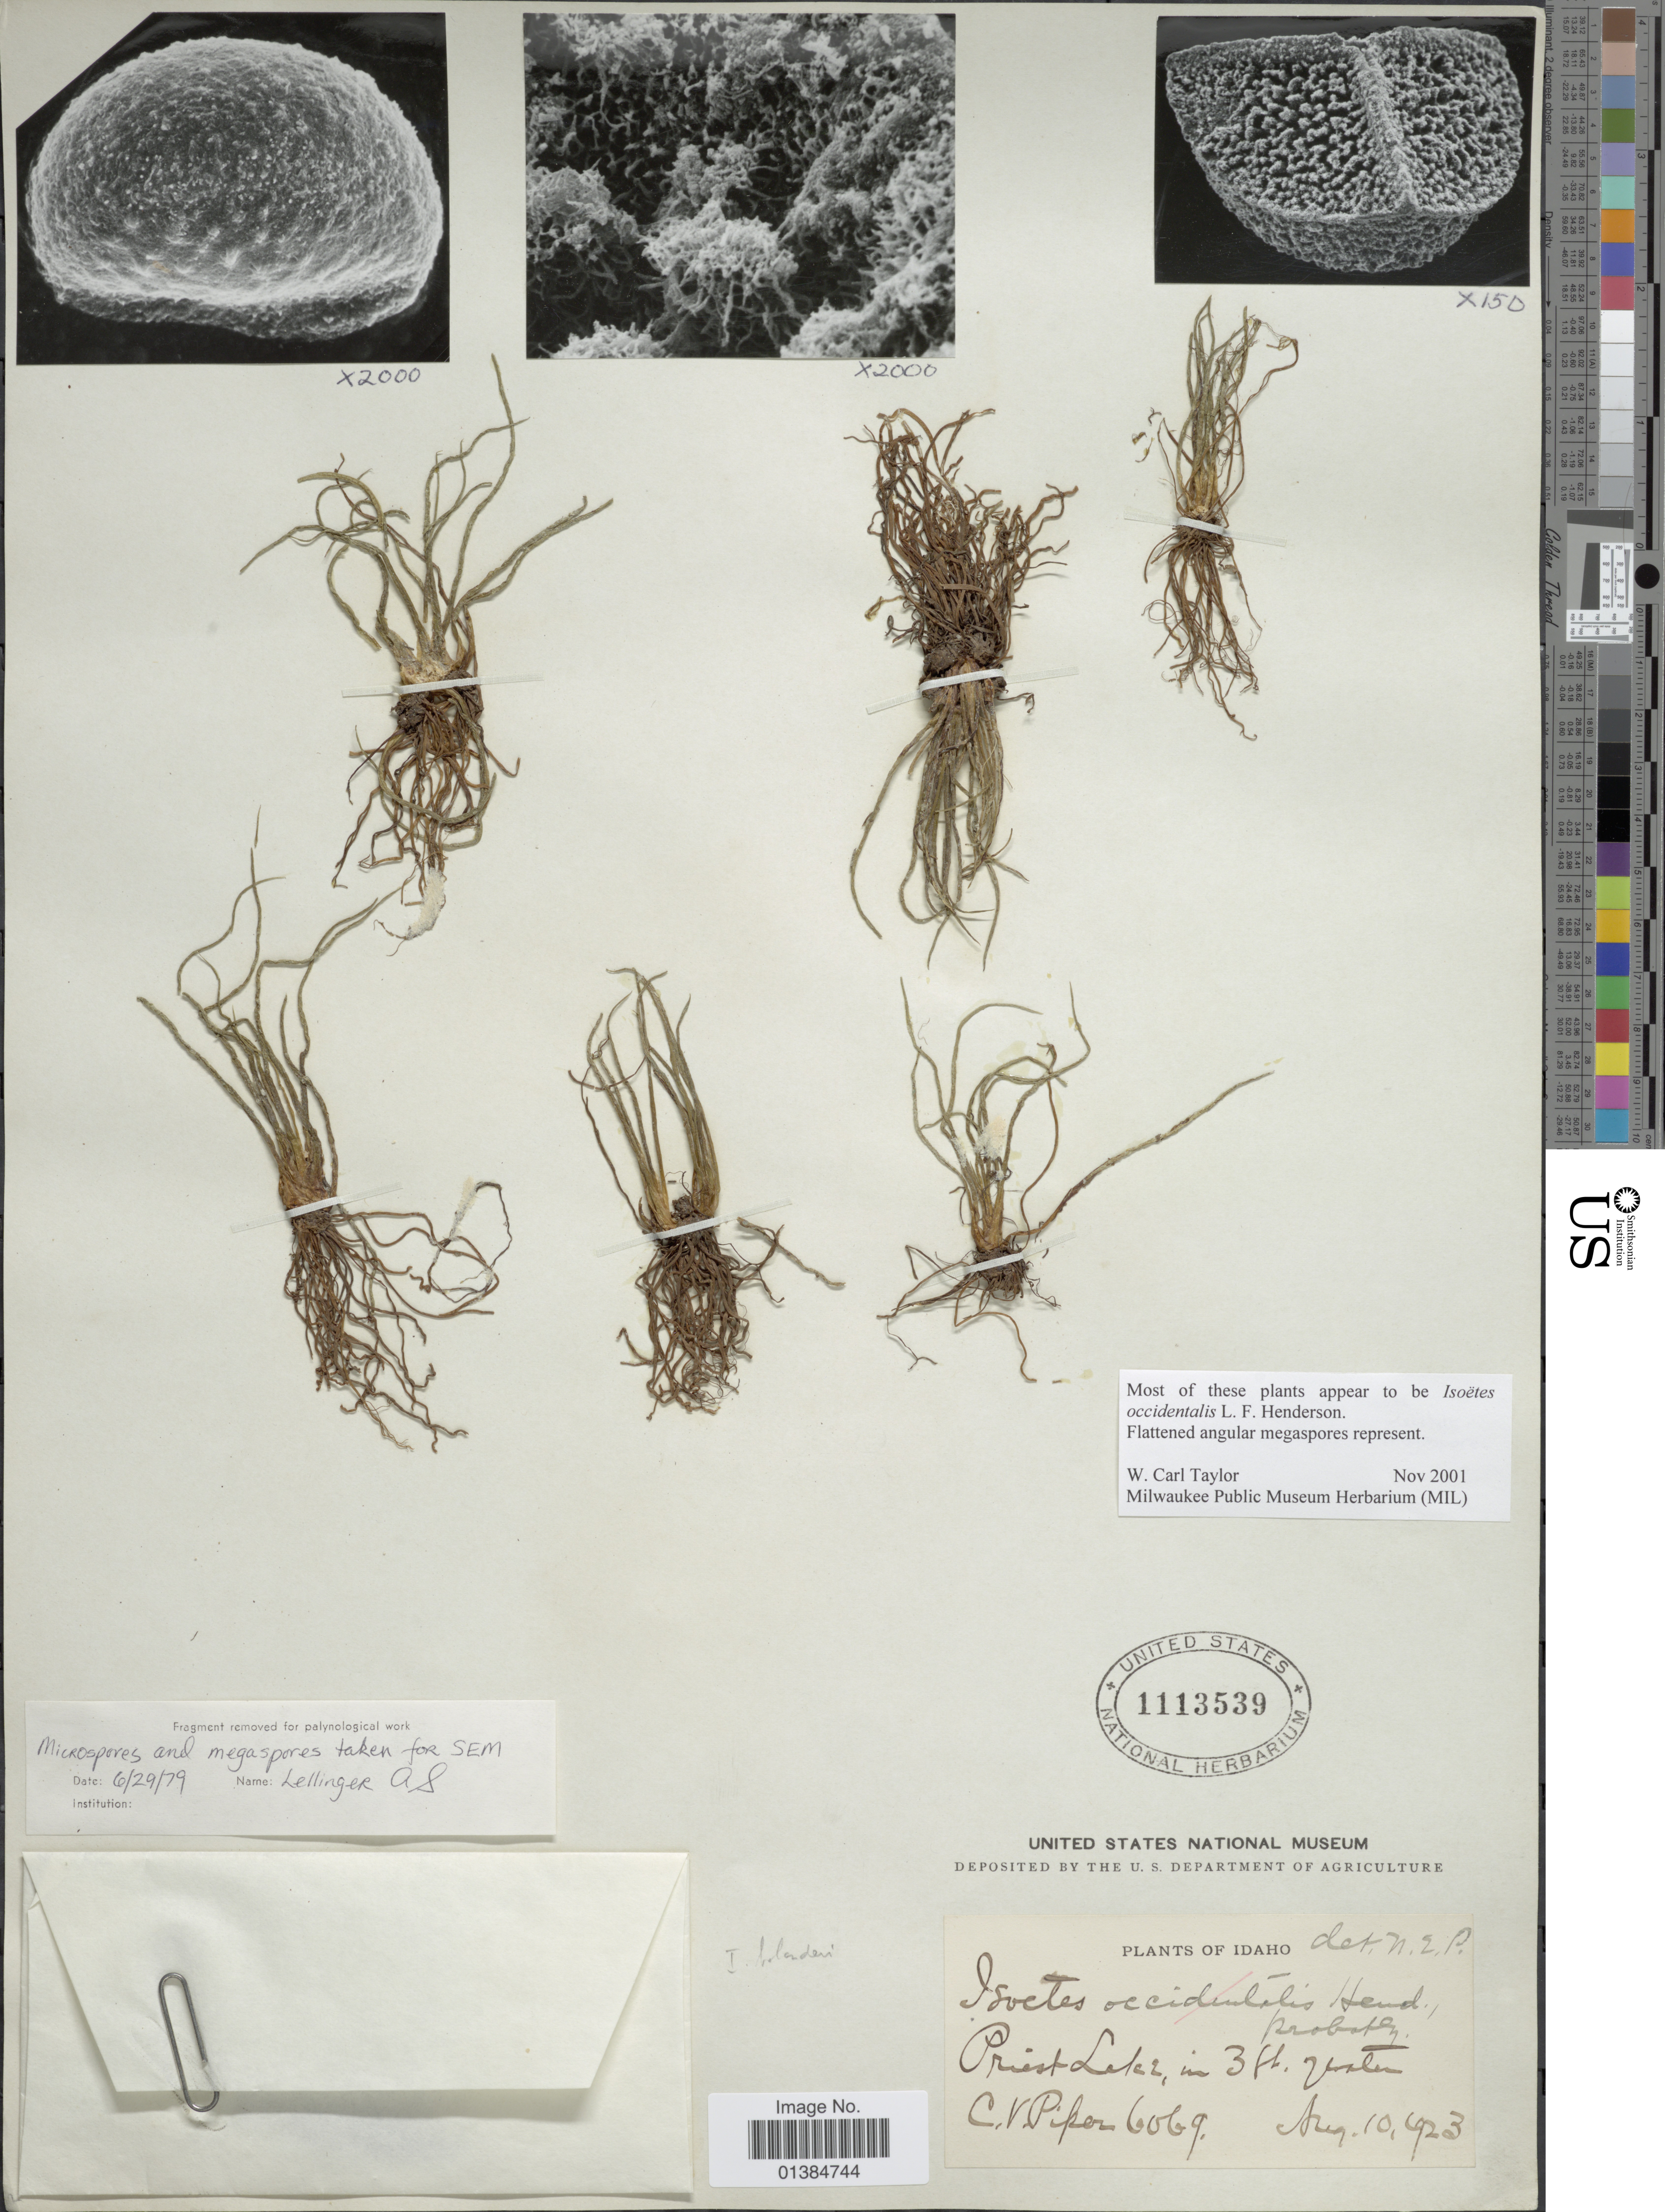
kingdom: Plantae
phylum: Tracheophyta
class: Lycopodiopsida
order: Isoetales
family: Isoetaceae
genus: Isoetes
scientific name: Isoetes occidentalis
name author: L.F. Hend.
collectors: C. V. Piper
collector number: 6069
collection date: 1923-08-10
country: United States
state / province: Idaho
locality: Priest Lake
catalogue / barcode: US 1113539